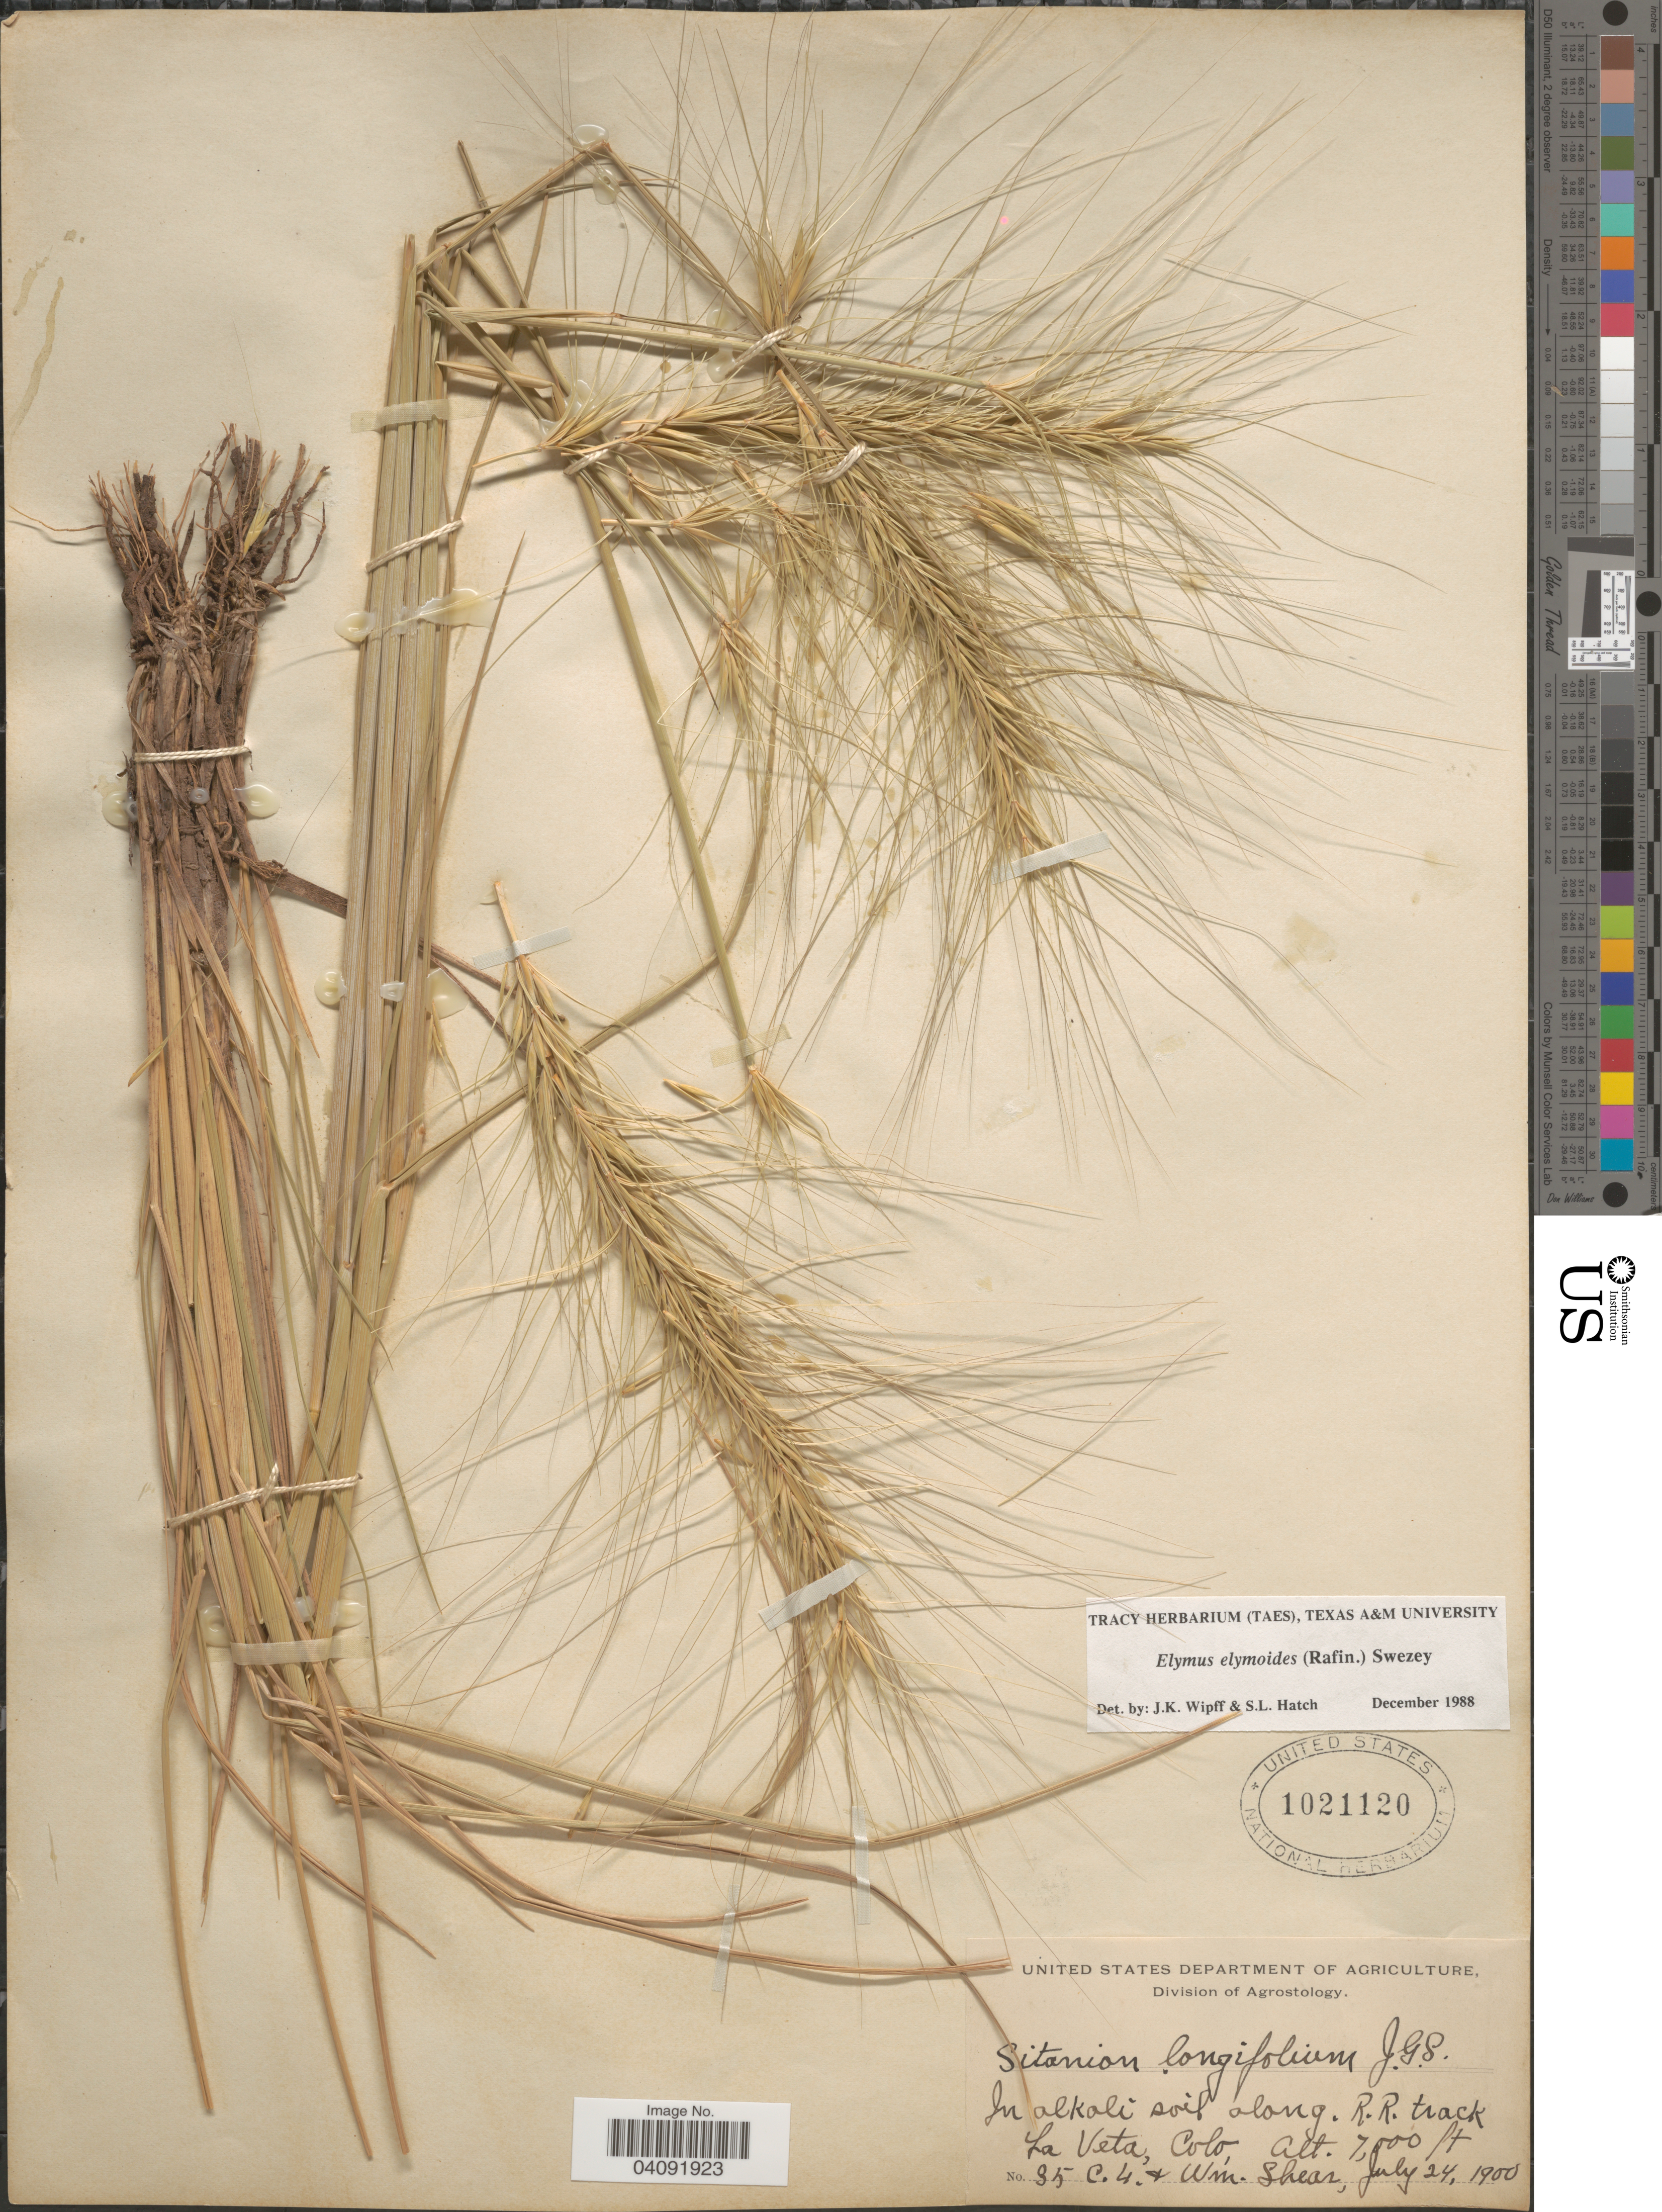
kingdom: Plantae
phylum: Tracheophyta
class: Liliopsida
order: Poales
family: Poaceae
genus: Elymus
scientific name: Elymus elymoides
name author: (Raf.) Swezey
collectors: C. L. Shear & W. Shear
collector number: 35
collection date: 1900-07-24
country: United States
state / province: Colorado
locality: In alkali soil along R.R. track. La Veta.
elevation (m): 2134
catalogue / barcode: US 1021120